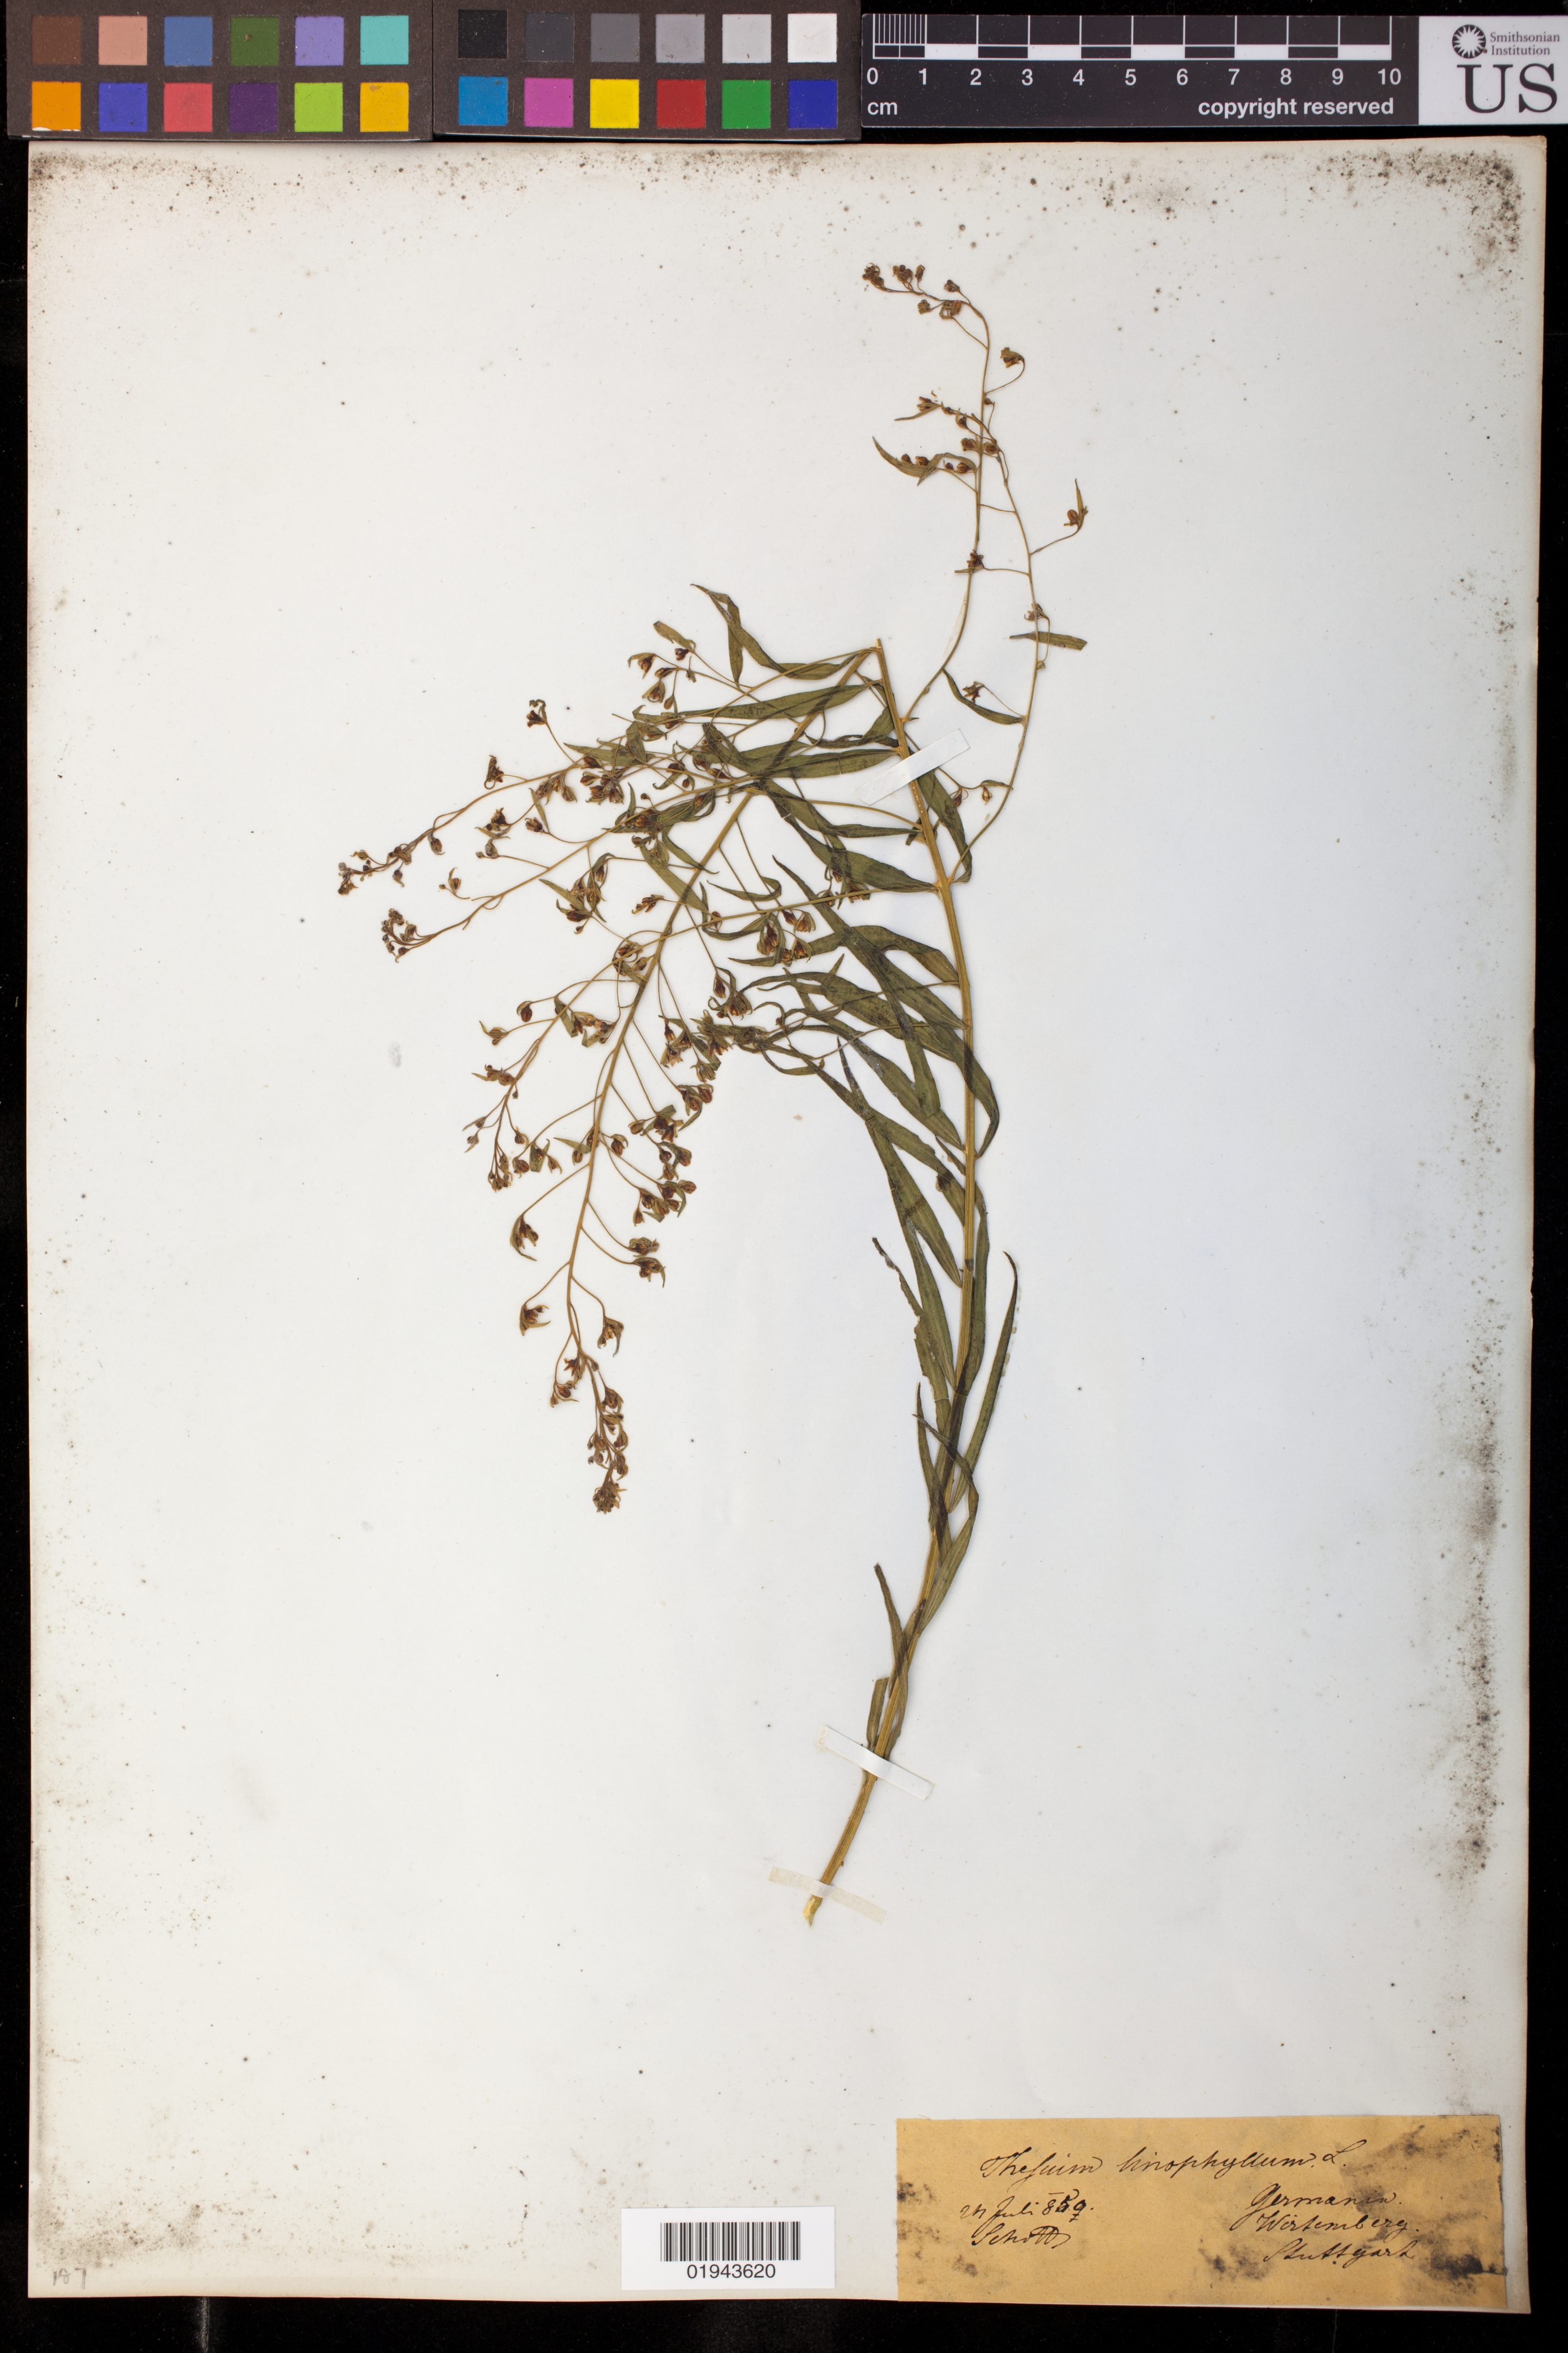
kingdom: Plantae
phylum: Tracheophyta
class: Magnoliopsida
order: Santalales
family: Thesiaceae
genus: Thesium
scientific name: Thesium linophyllum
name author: L.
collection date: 1850-07-24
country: Germany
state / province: Baden-Württemberg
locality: Wirtemberg